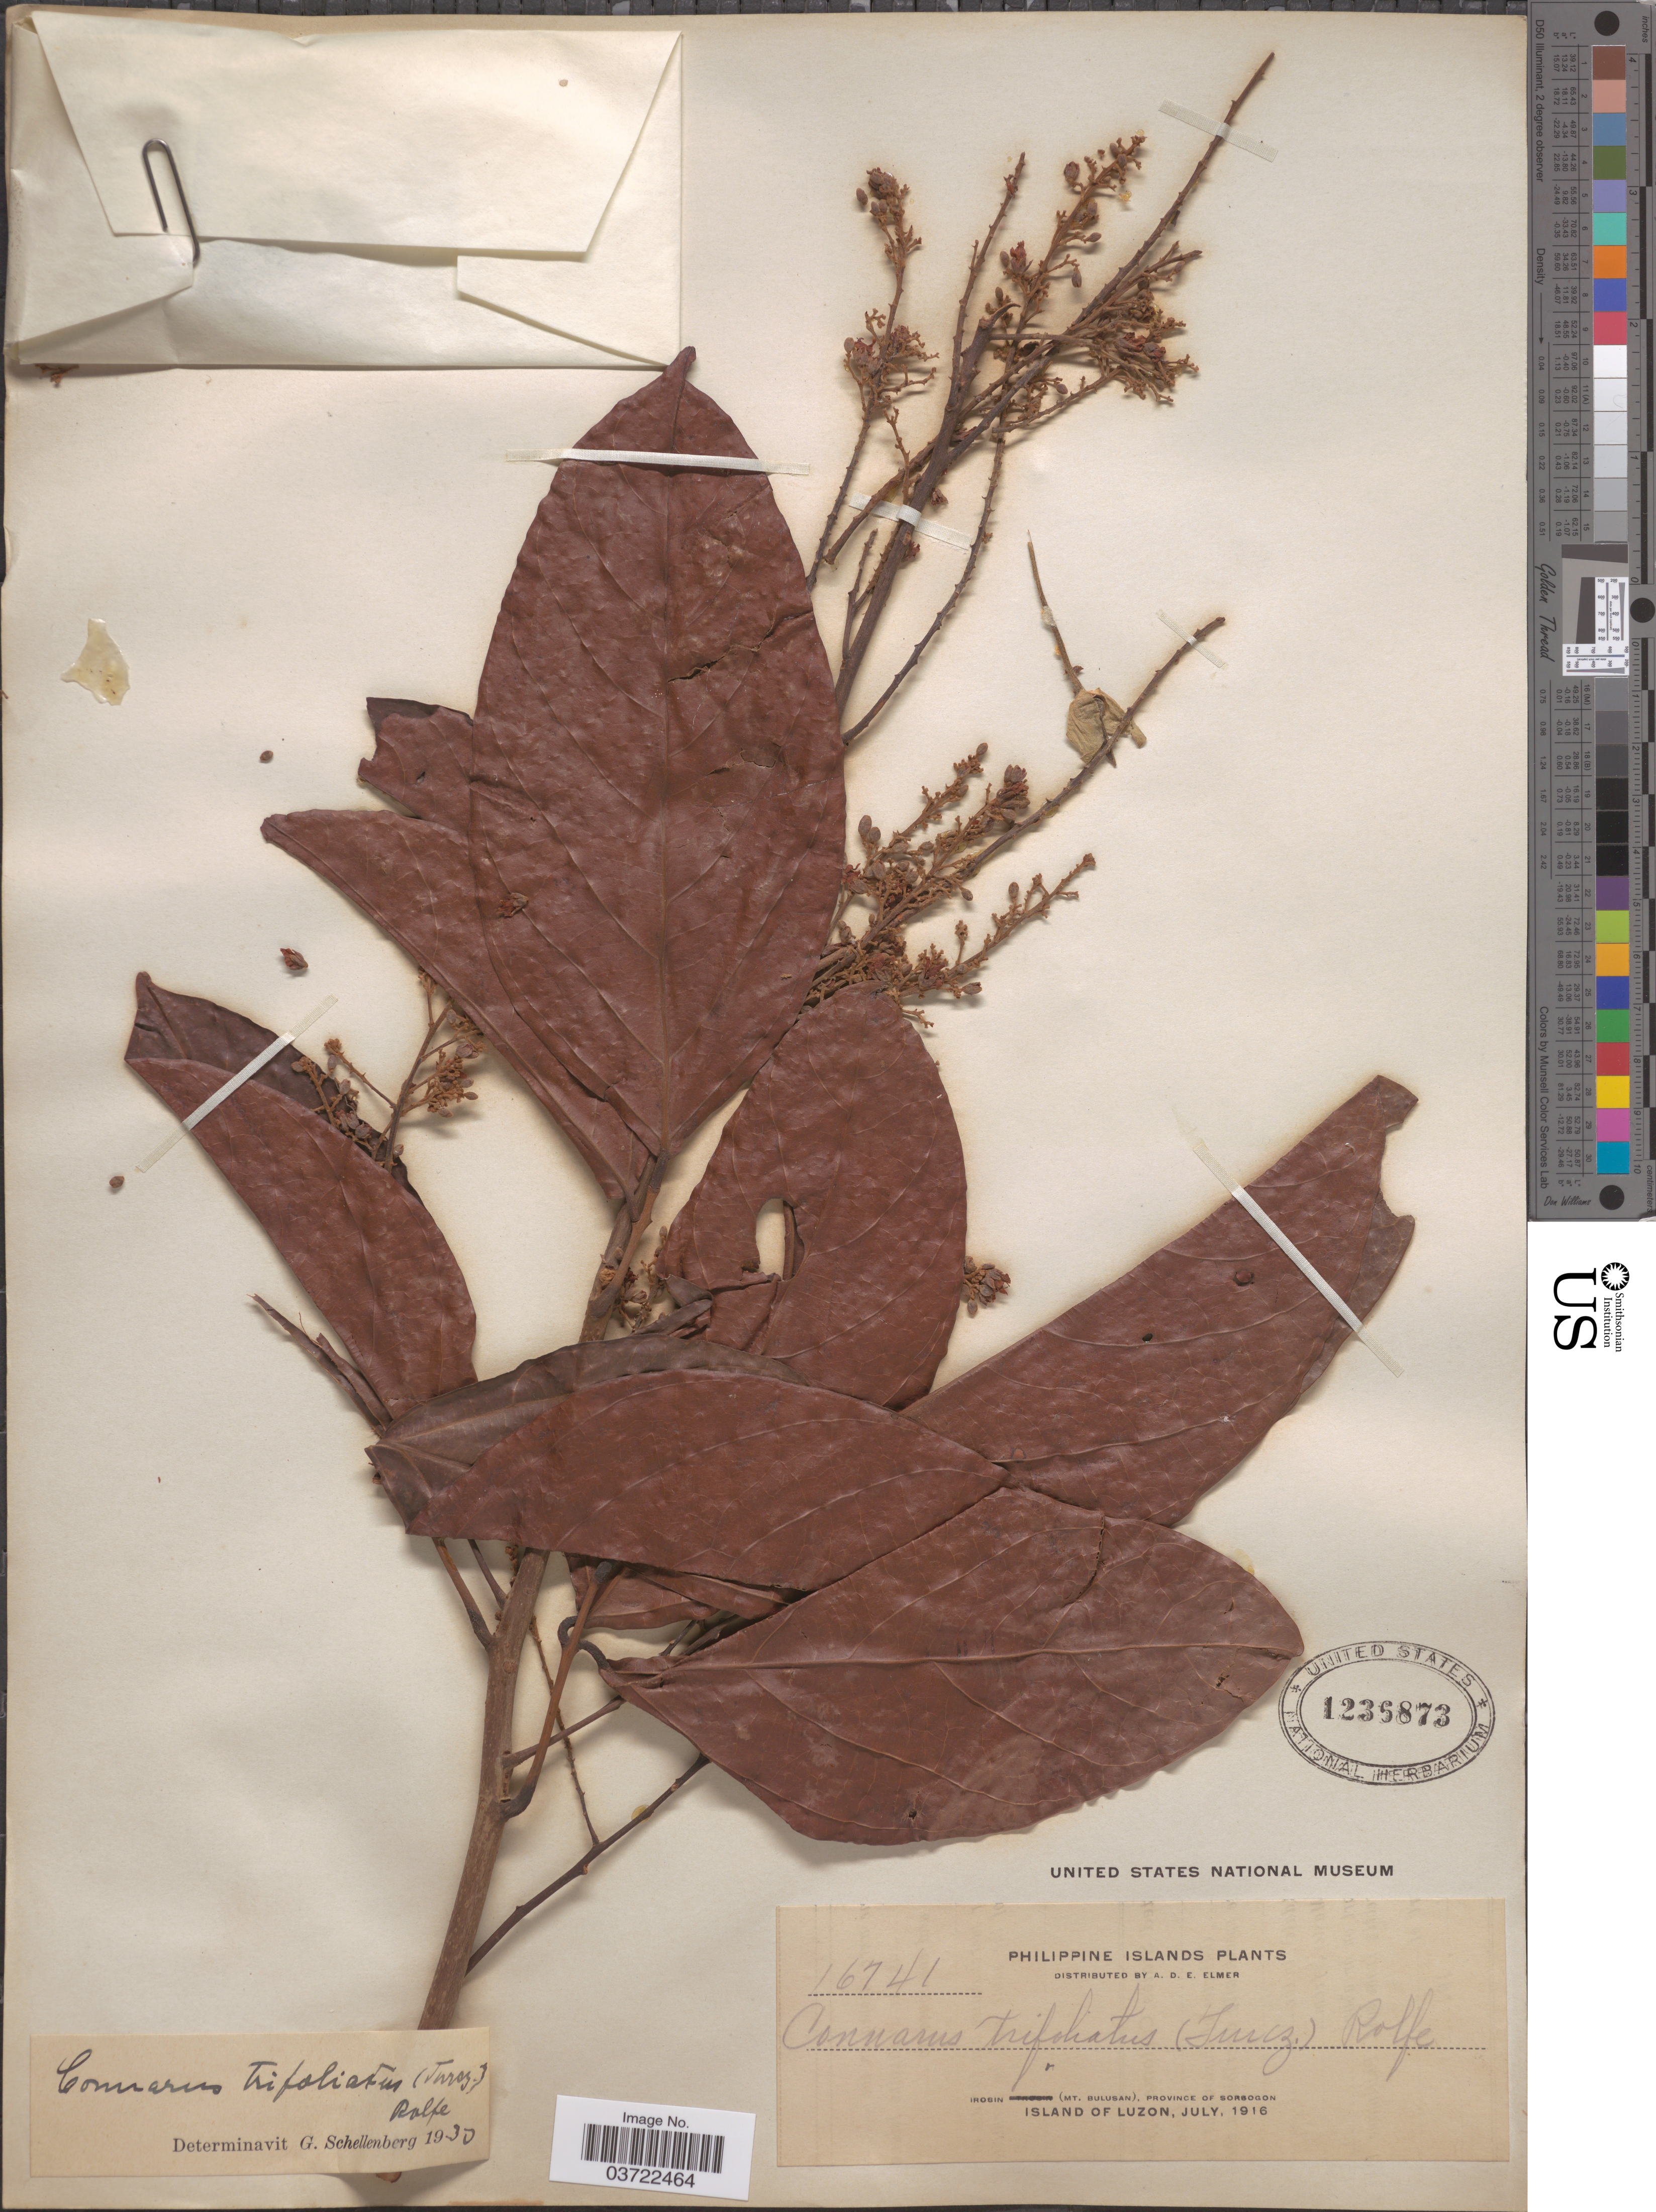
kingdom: Plantae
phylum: Tracheophyta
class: Magnoliopsida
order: Oxalidales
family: Connaraceae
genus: Connarus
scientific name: Connarus trifoliolatus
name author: Rolfe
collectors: A. D. E. Elmer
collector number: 16741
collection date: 1916-07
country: Philippines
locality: Philippine Islands. Irosin (Mt. Bulusan), Province of Sorsogon, Island of Luzon.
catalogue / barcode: US 1236873